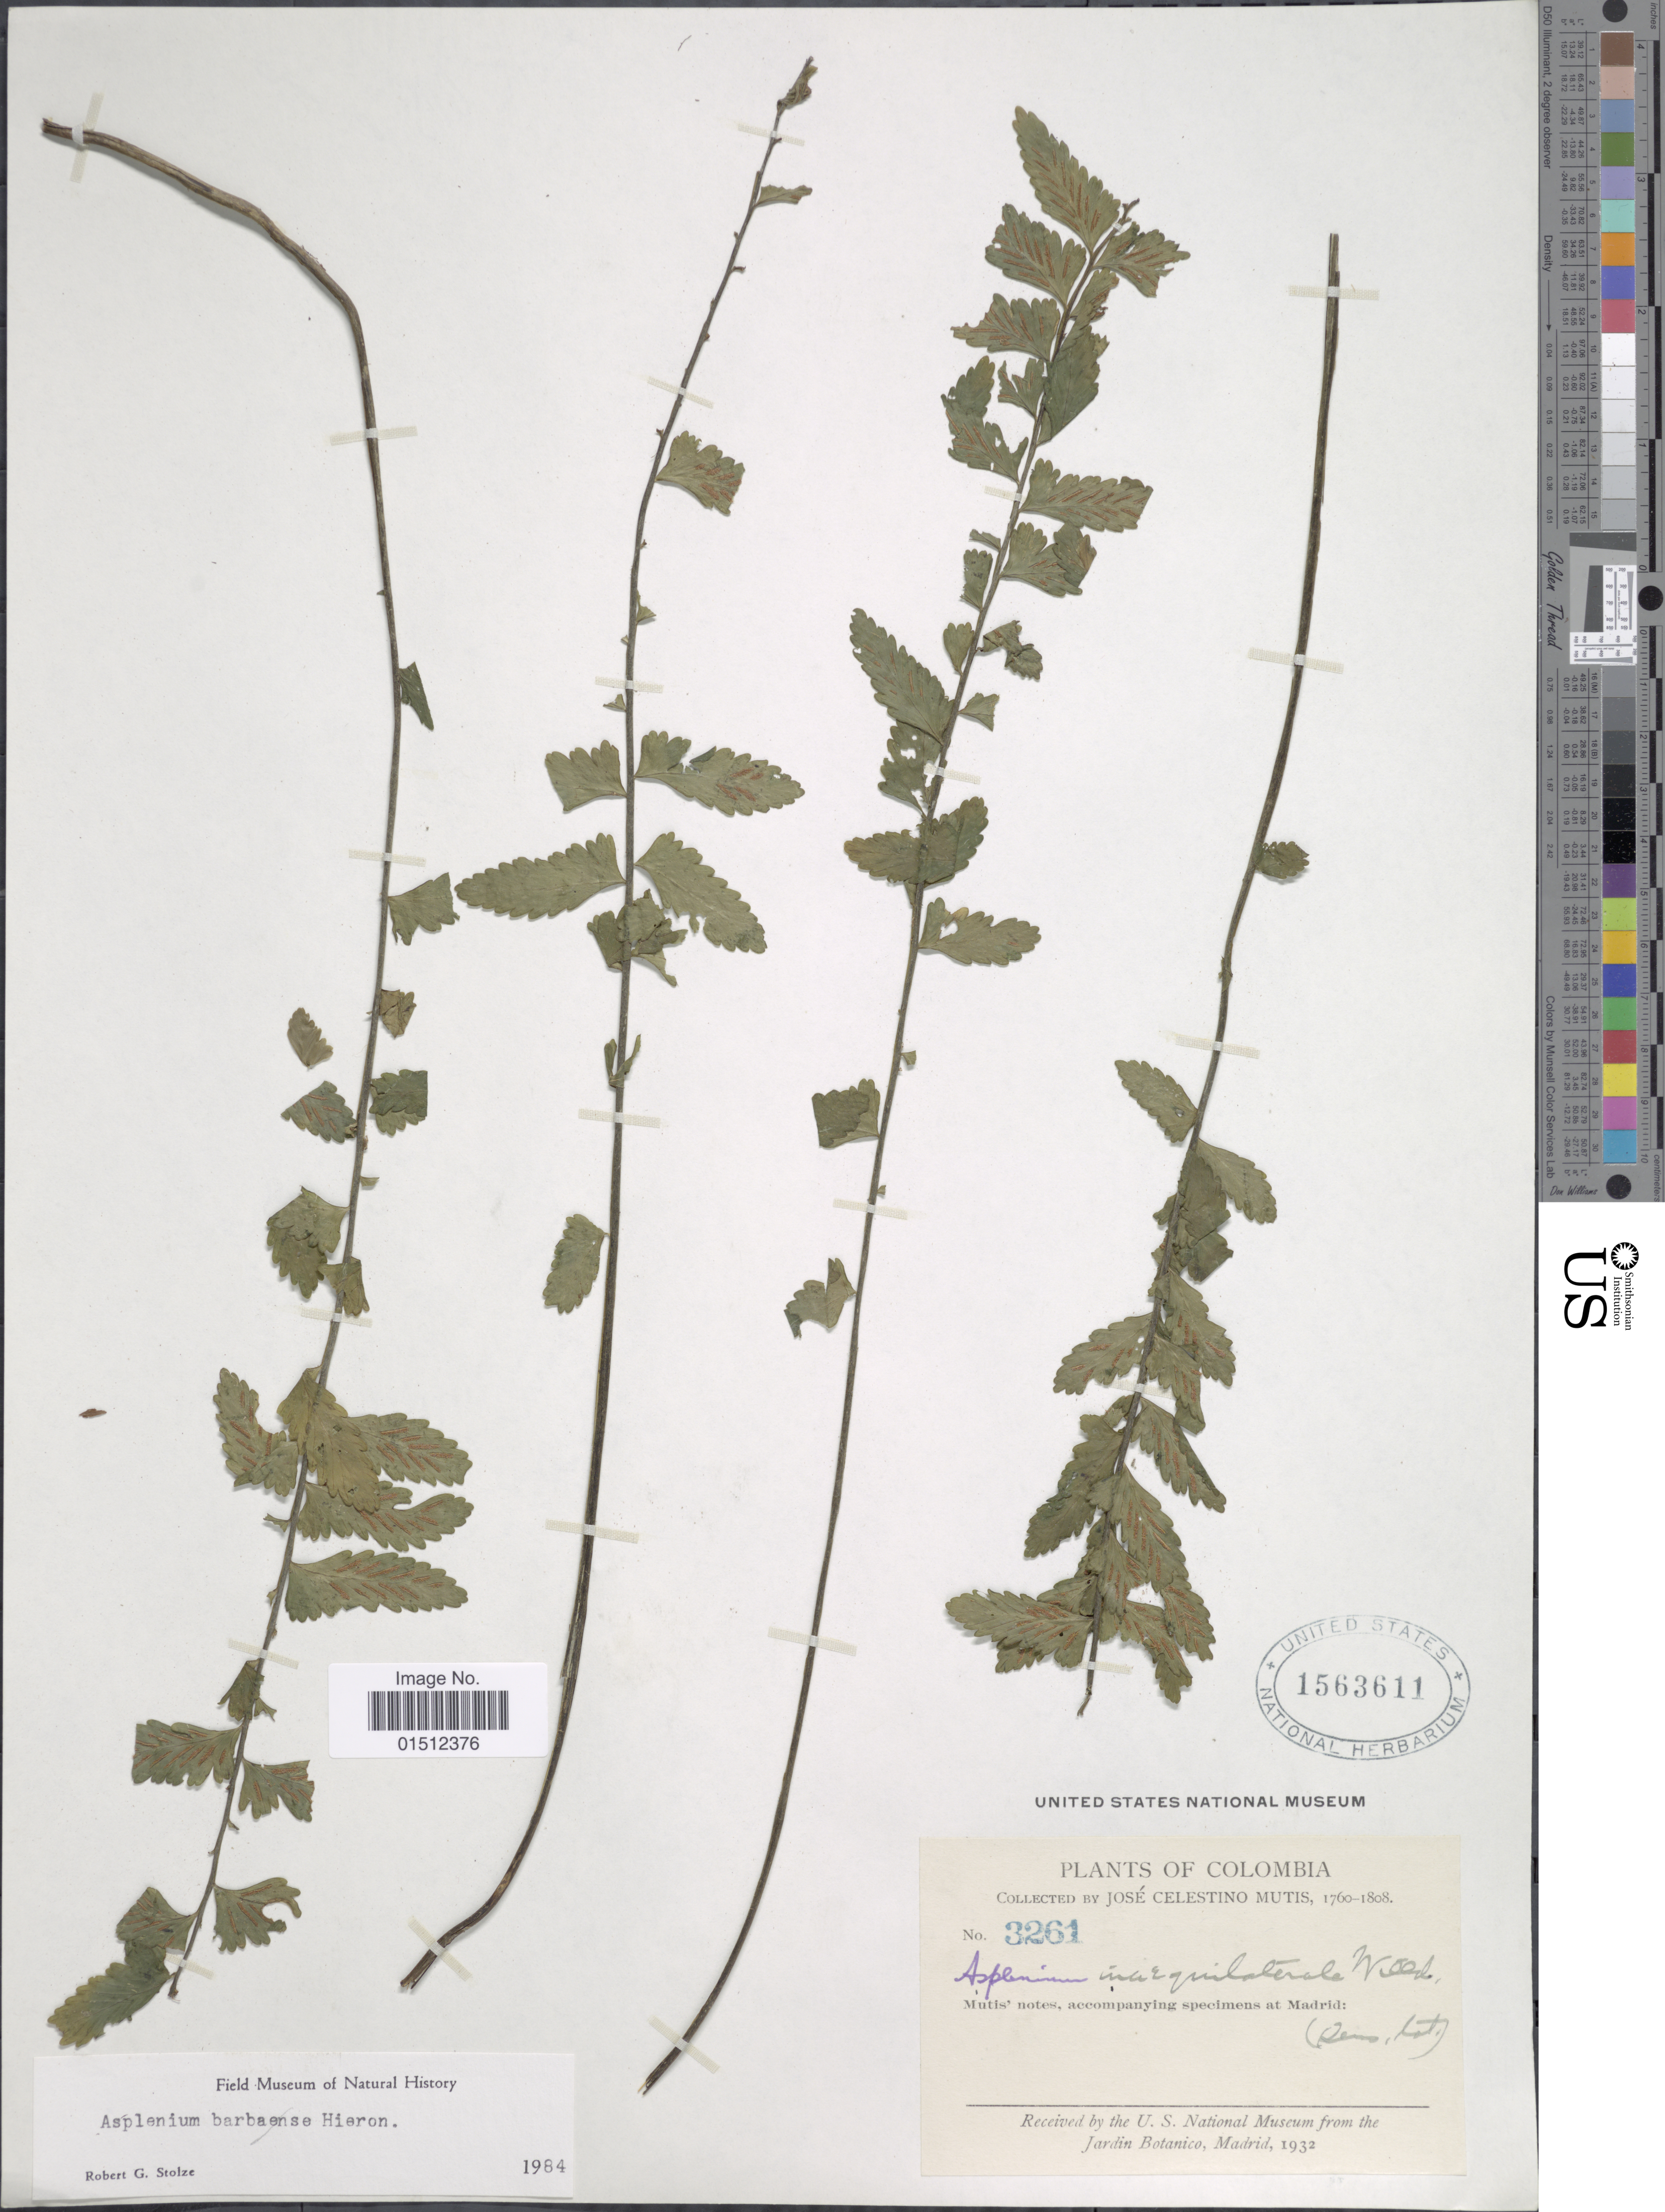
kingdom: Plantae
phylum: Tracheophyta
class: Polypodiopsida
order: Polypodiales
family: Aspleniaceae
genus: Asplenium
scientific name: Asplenium raddianum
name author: Gaudich.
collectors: J. C. B. Mutis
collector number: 3261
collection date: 1760/1808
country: Colombia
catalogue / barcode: US 1563611